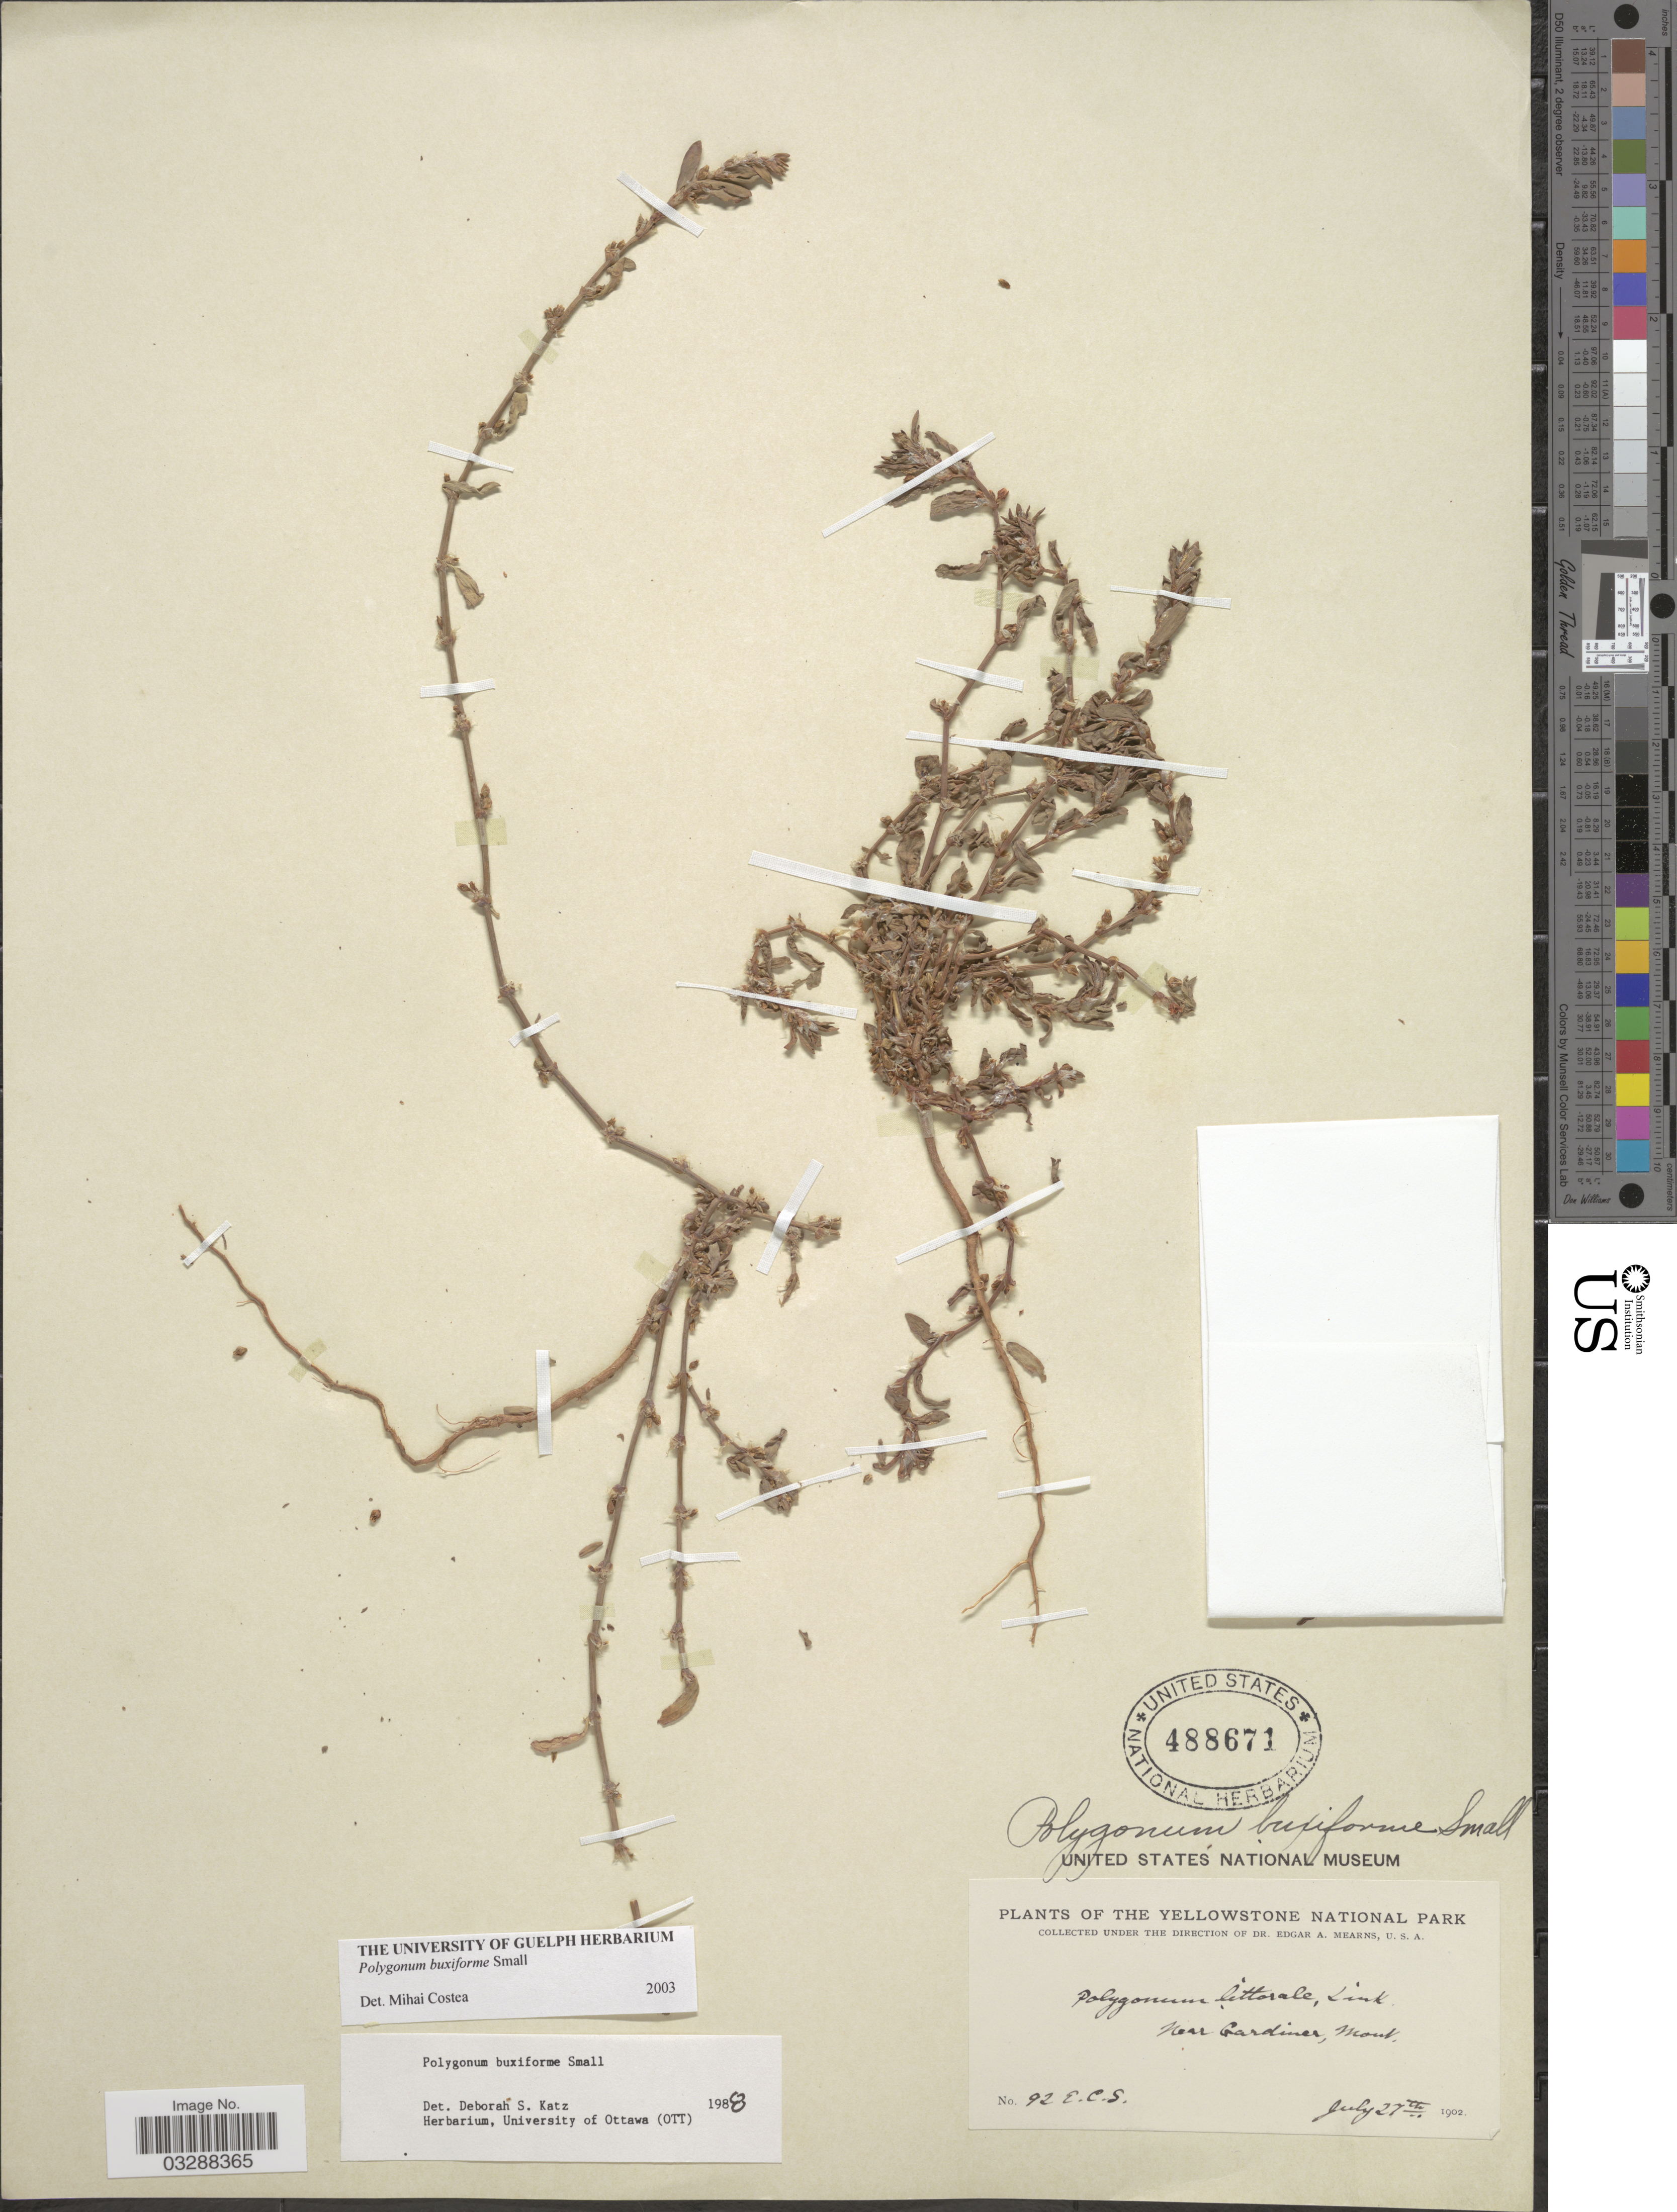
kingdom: Plantae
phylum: Tracheophyta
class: Magnoliopsida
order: Caryophyllales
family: Polygonaceae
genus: Polygonum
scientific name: Polygonum buxiforme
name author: Small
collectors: E. C. Smith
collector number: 92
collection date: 1902-07-27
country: United States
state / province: Montana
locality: The Yellowstone National Park, Near Gardiner.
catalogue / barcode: US 488671